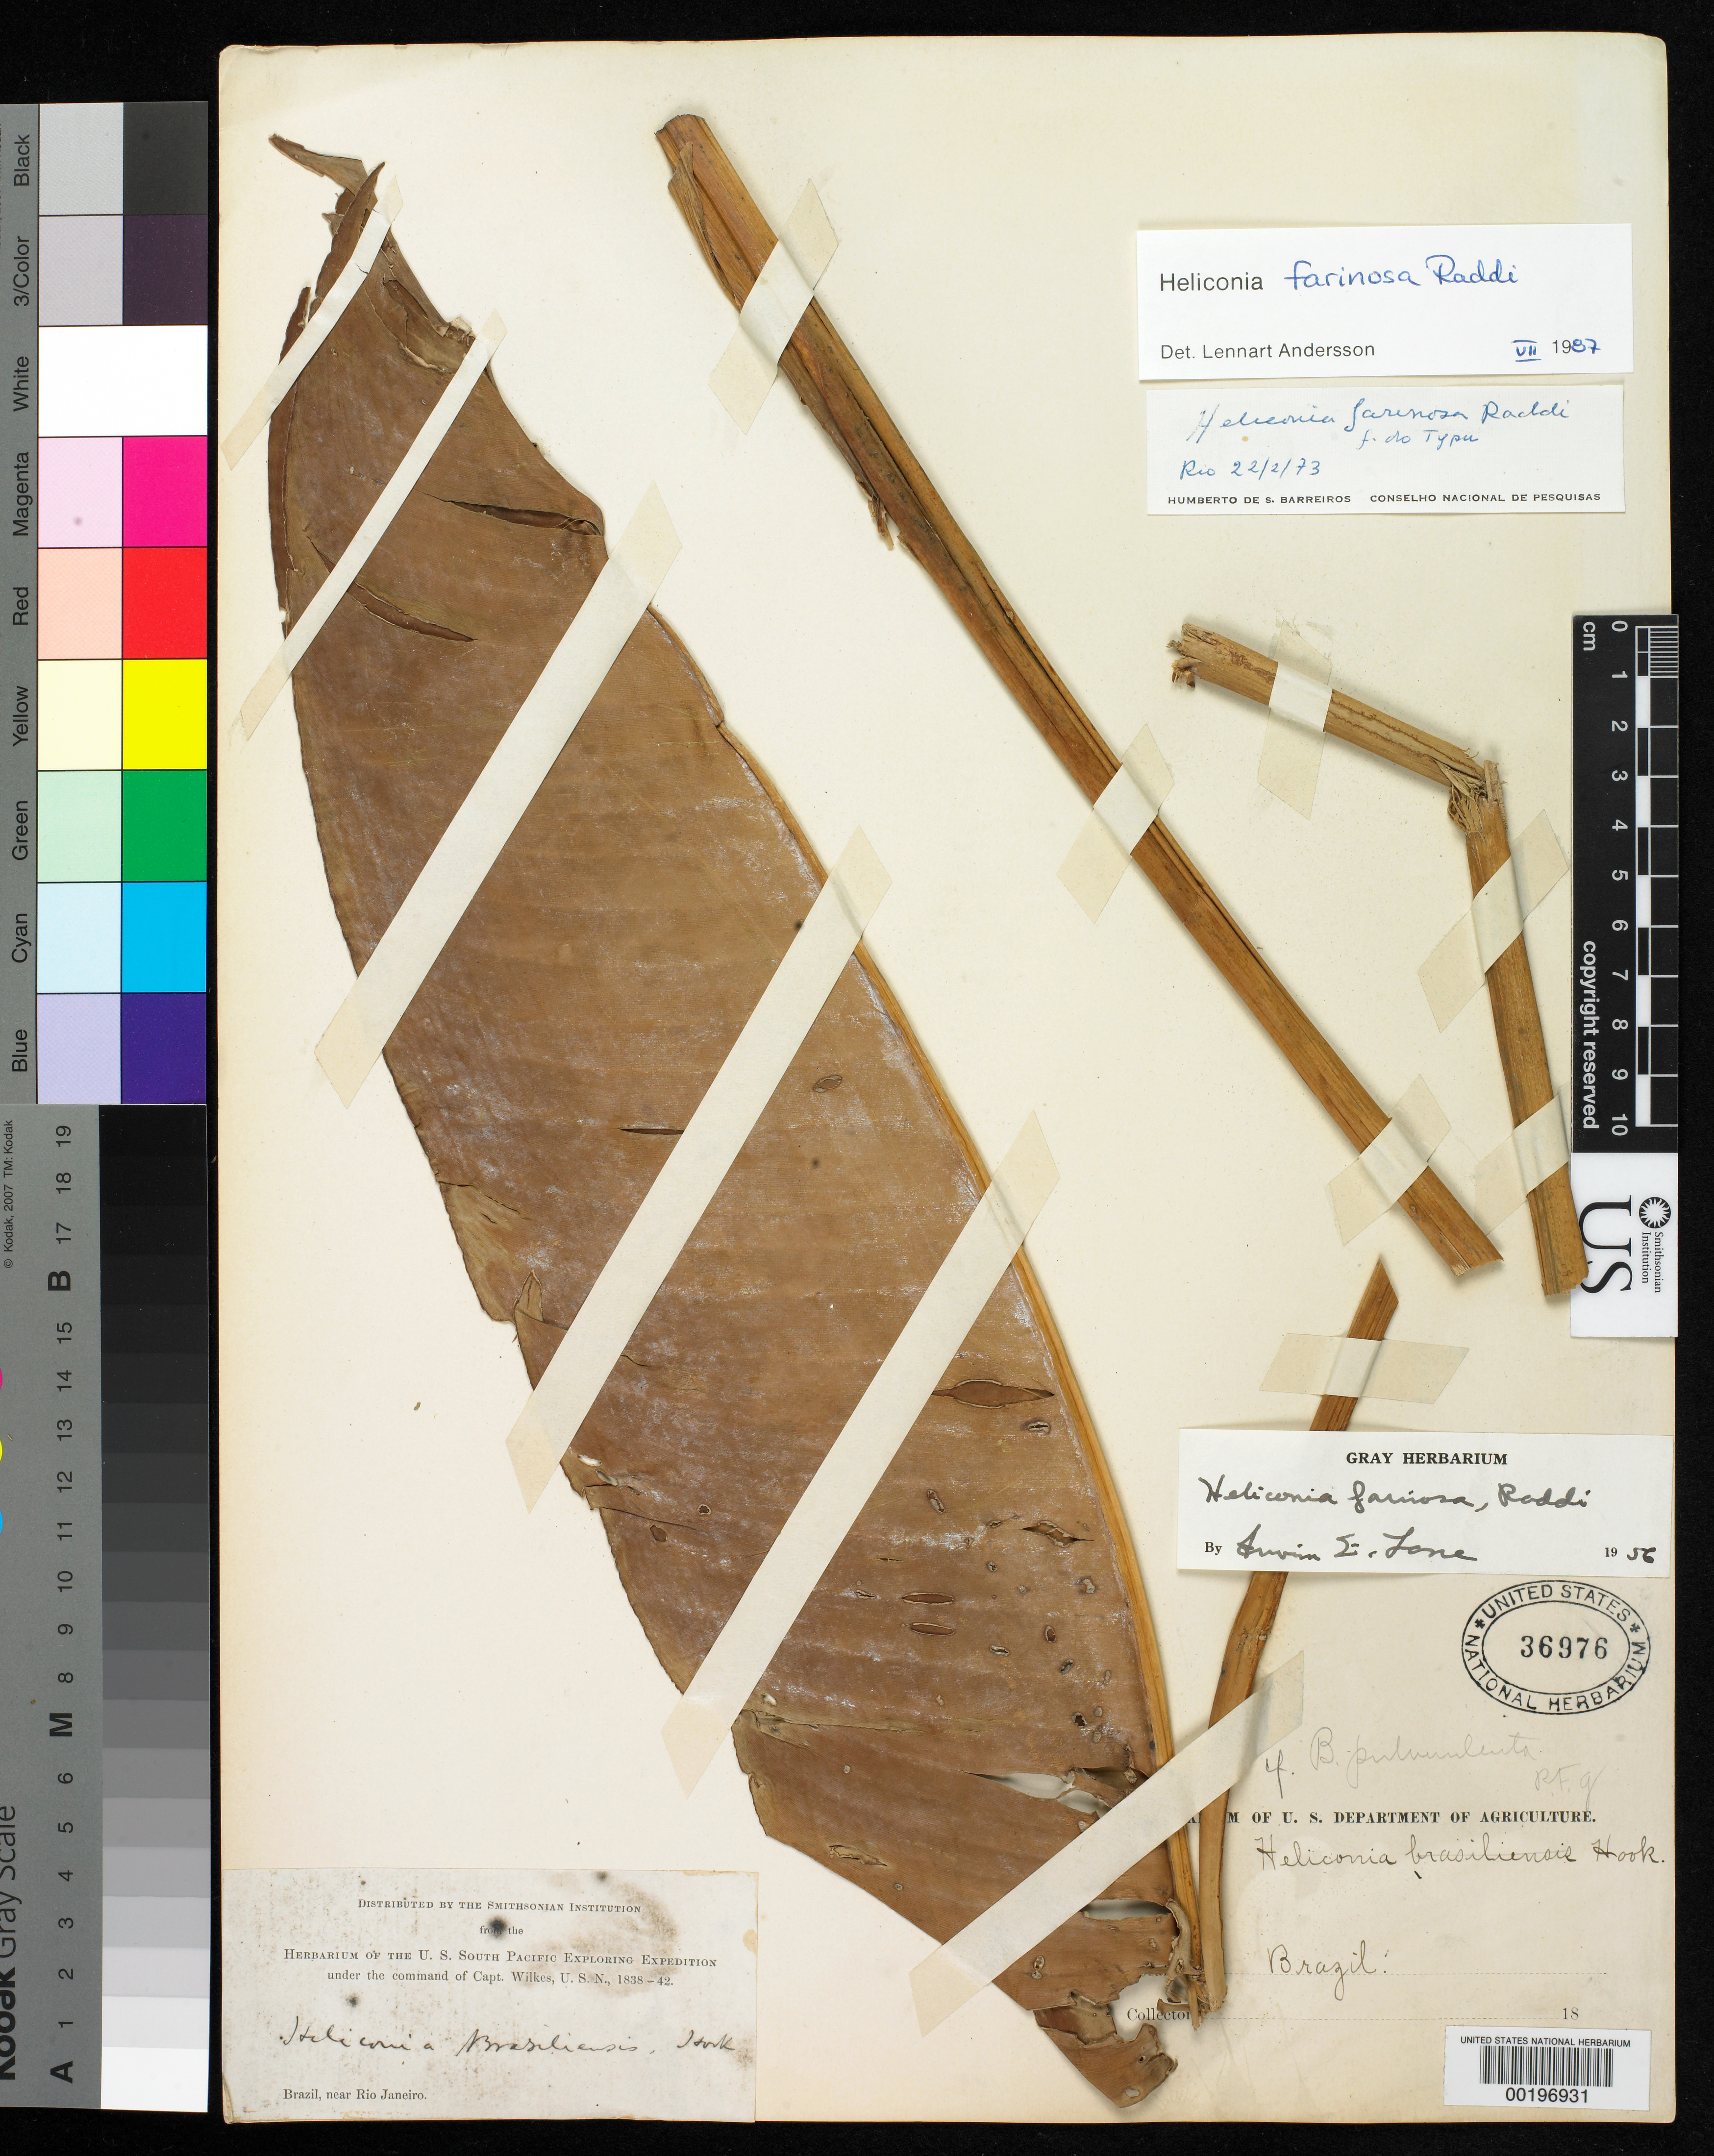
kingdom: Plantae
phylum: Tracheophyta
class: Liliopsida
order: Zingiberales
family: Heliconiaceae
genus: Heliconia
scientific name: Heliconia farinosa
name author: Raddi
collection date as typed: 1838 to -- --- 1842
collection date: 1838/1842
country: Brazil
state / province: Rio de Janeiro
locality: Near rio de janeiro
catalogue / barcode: US 36976